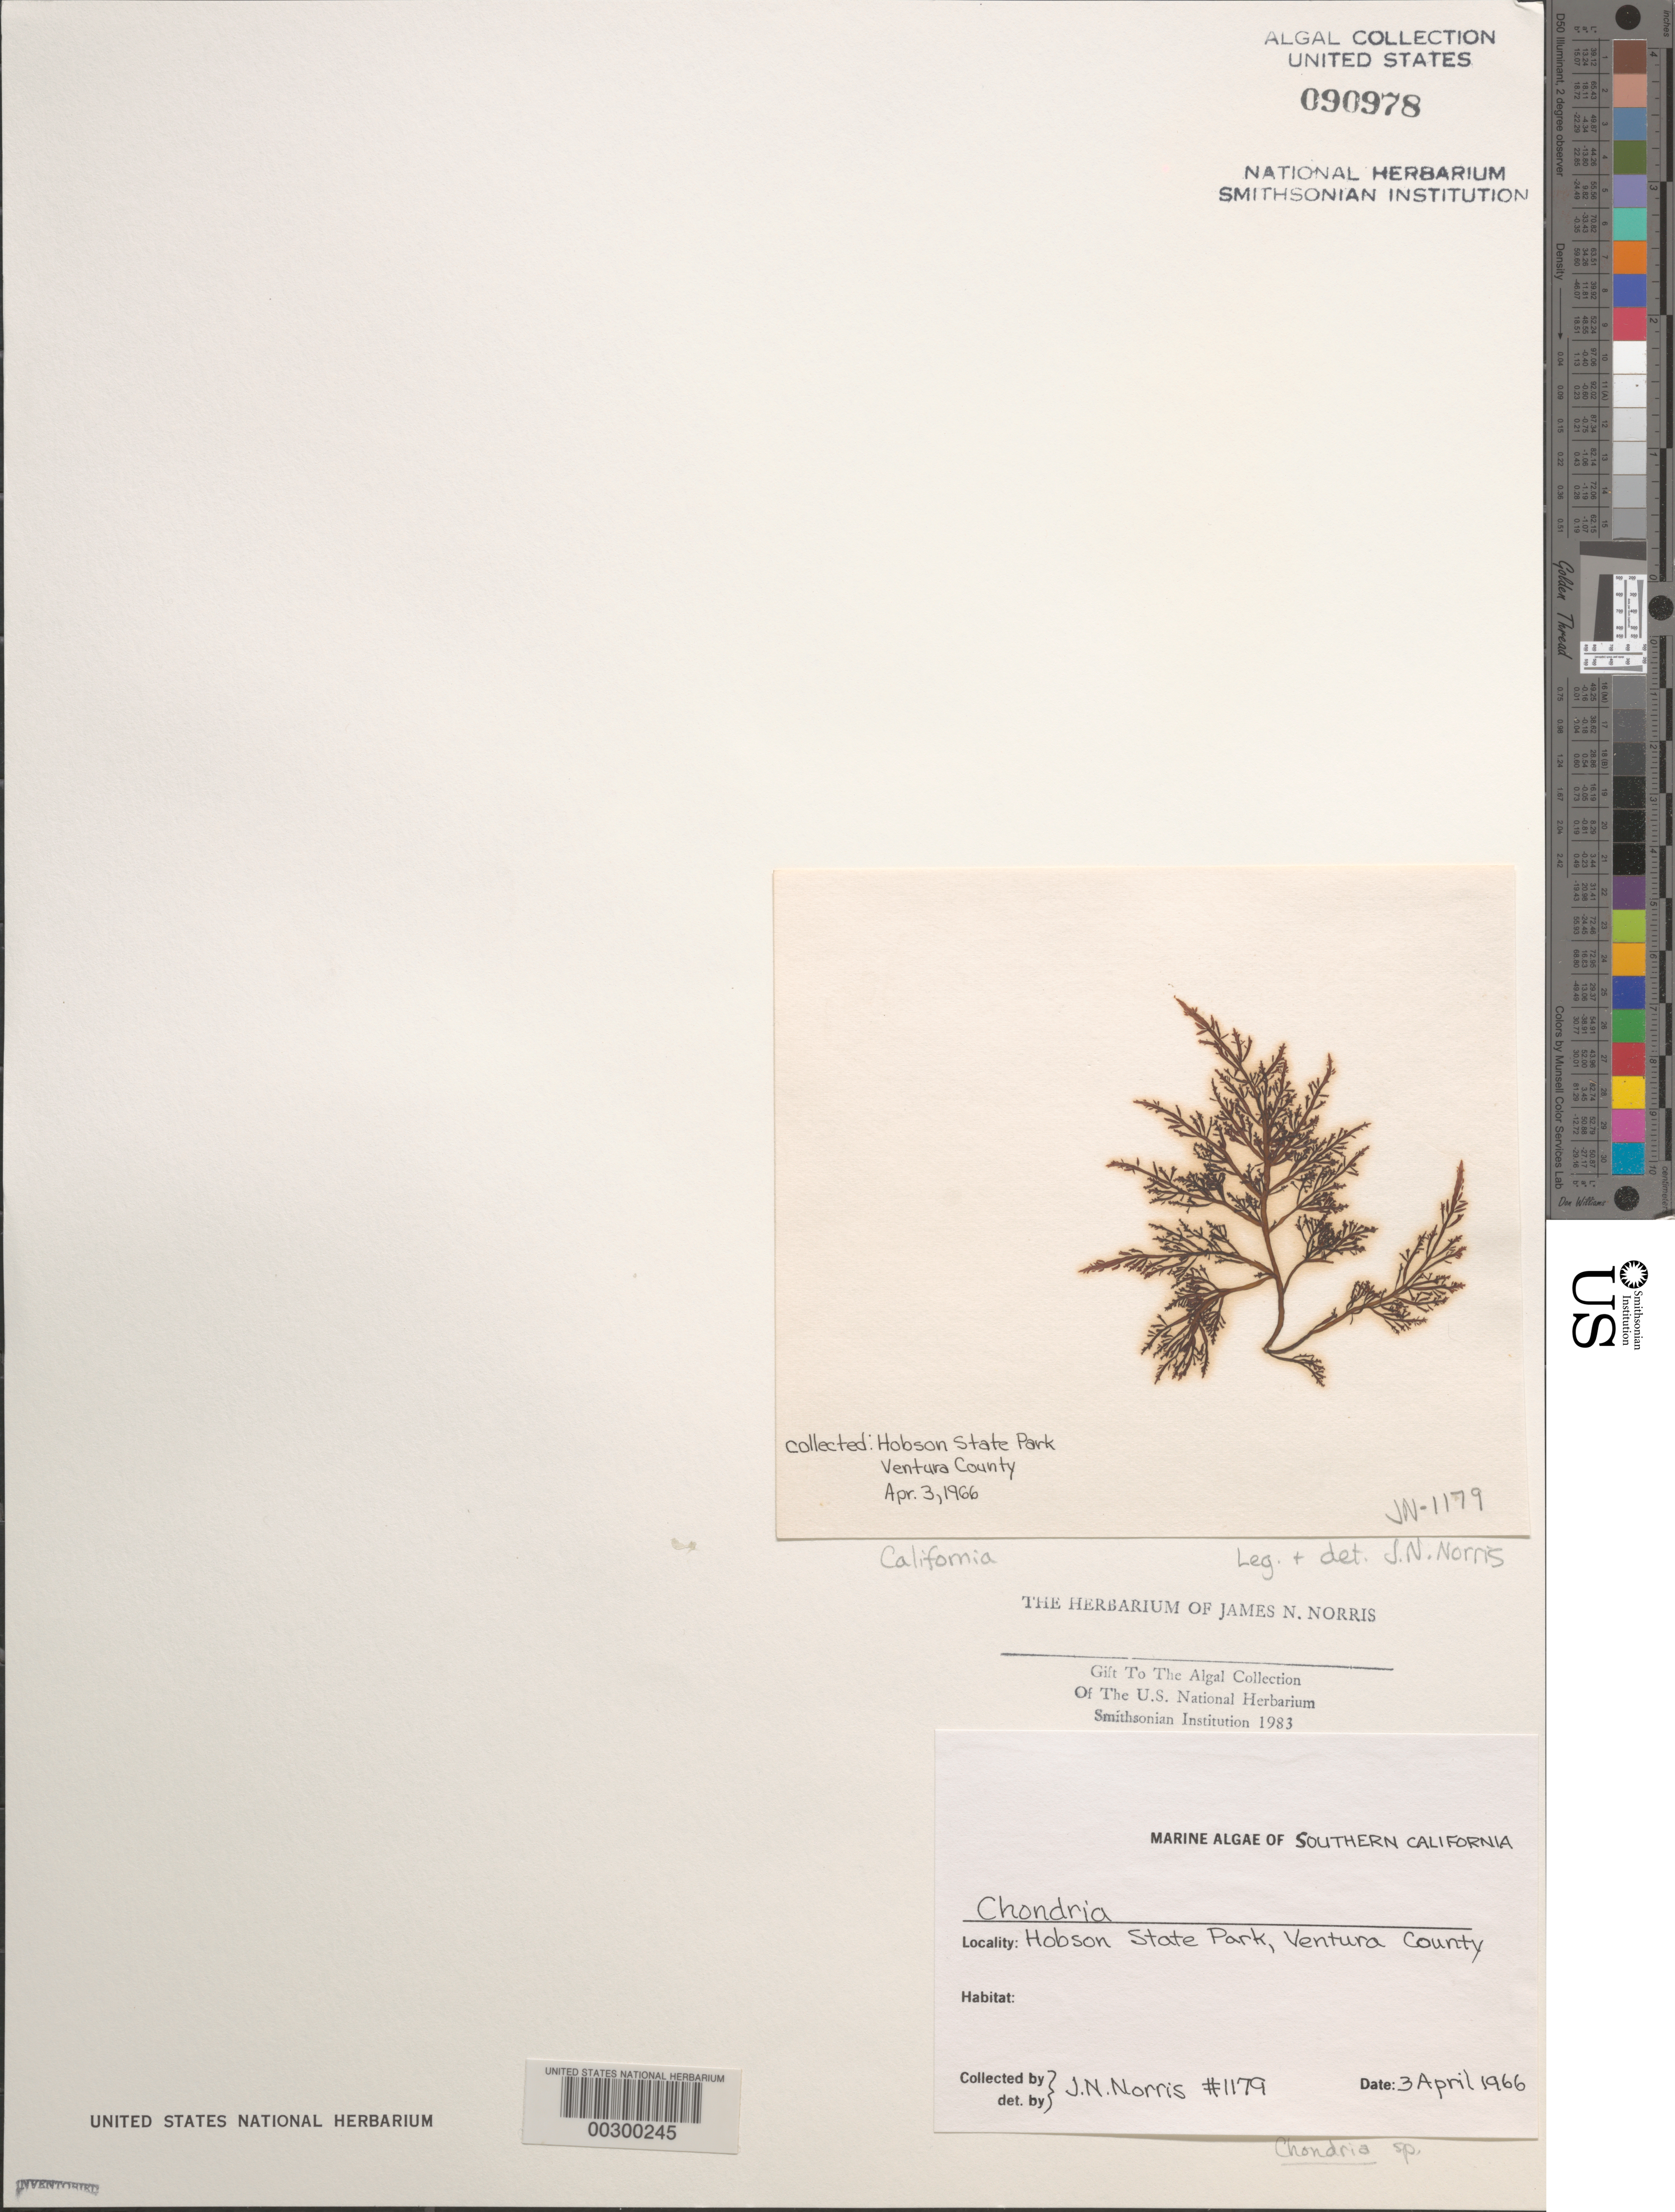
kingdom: Plantae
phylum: Rhodophyta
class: Florideophyceae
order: Ceramiales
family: Rhodomelaceae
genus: Chondria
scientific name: Chondria sp.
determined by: Norris, James N.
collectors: J. N. Norris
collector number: JN-1179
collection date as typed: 03 Apr 1966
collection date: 1966-04-03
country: United States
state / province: California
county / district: Ventura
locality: Hobson State Park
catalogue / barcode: US 90978